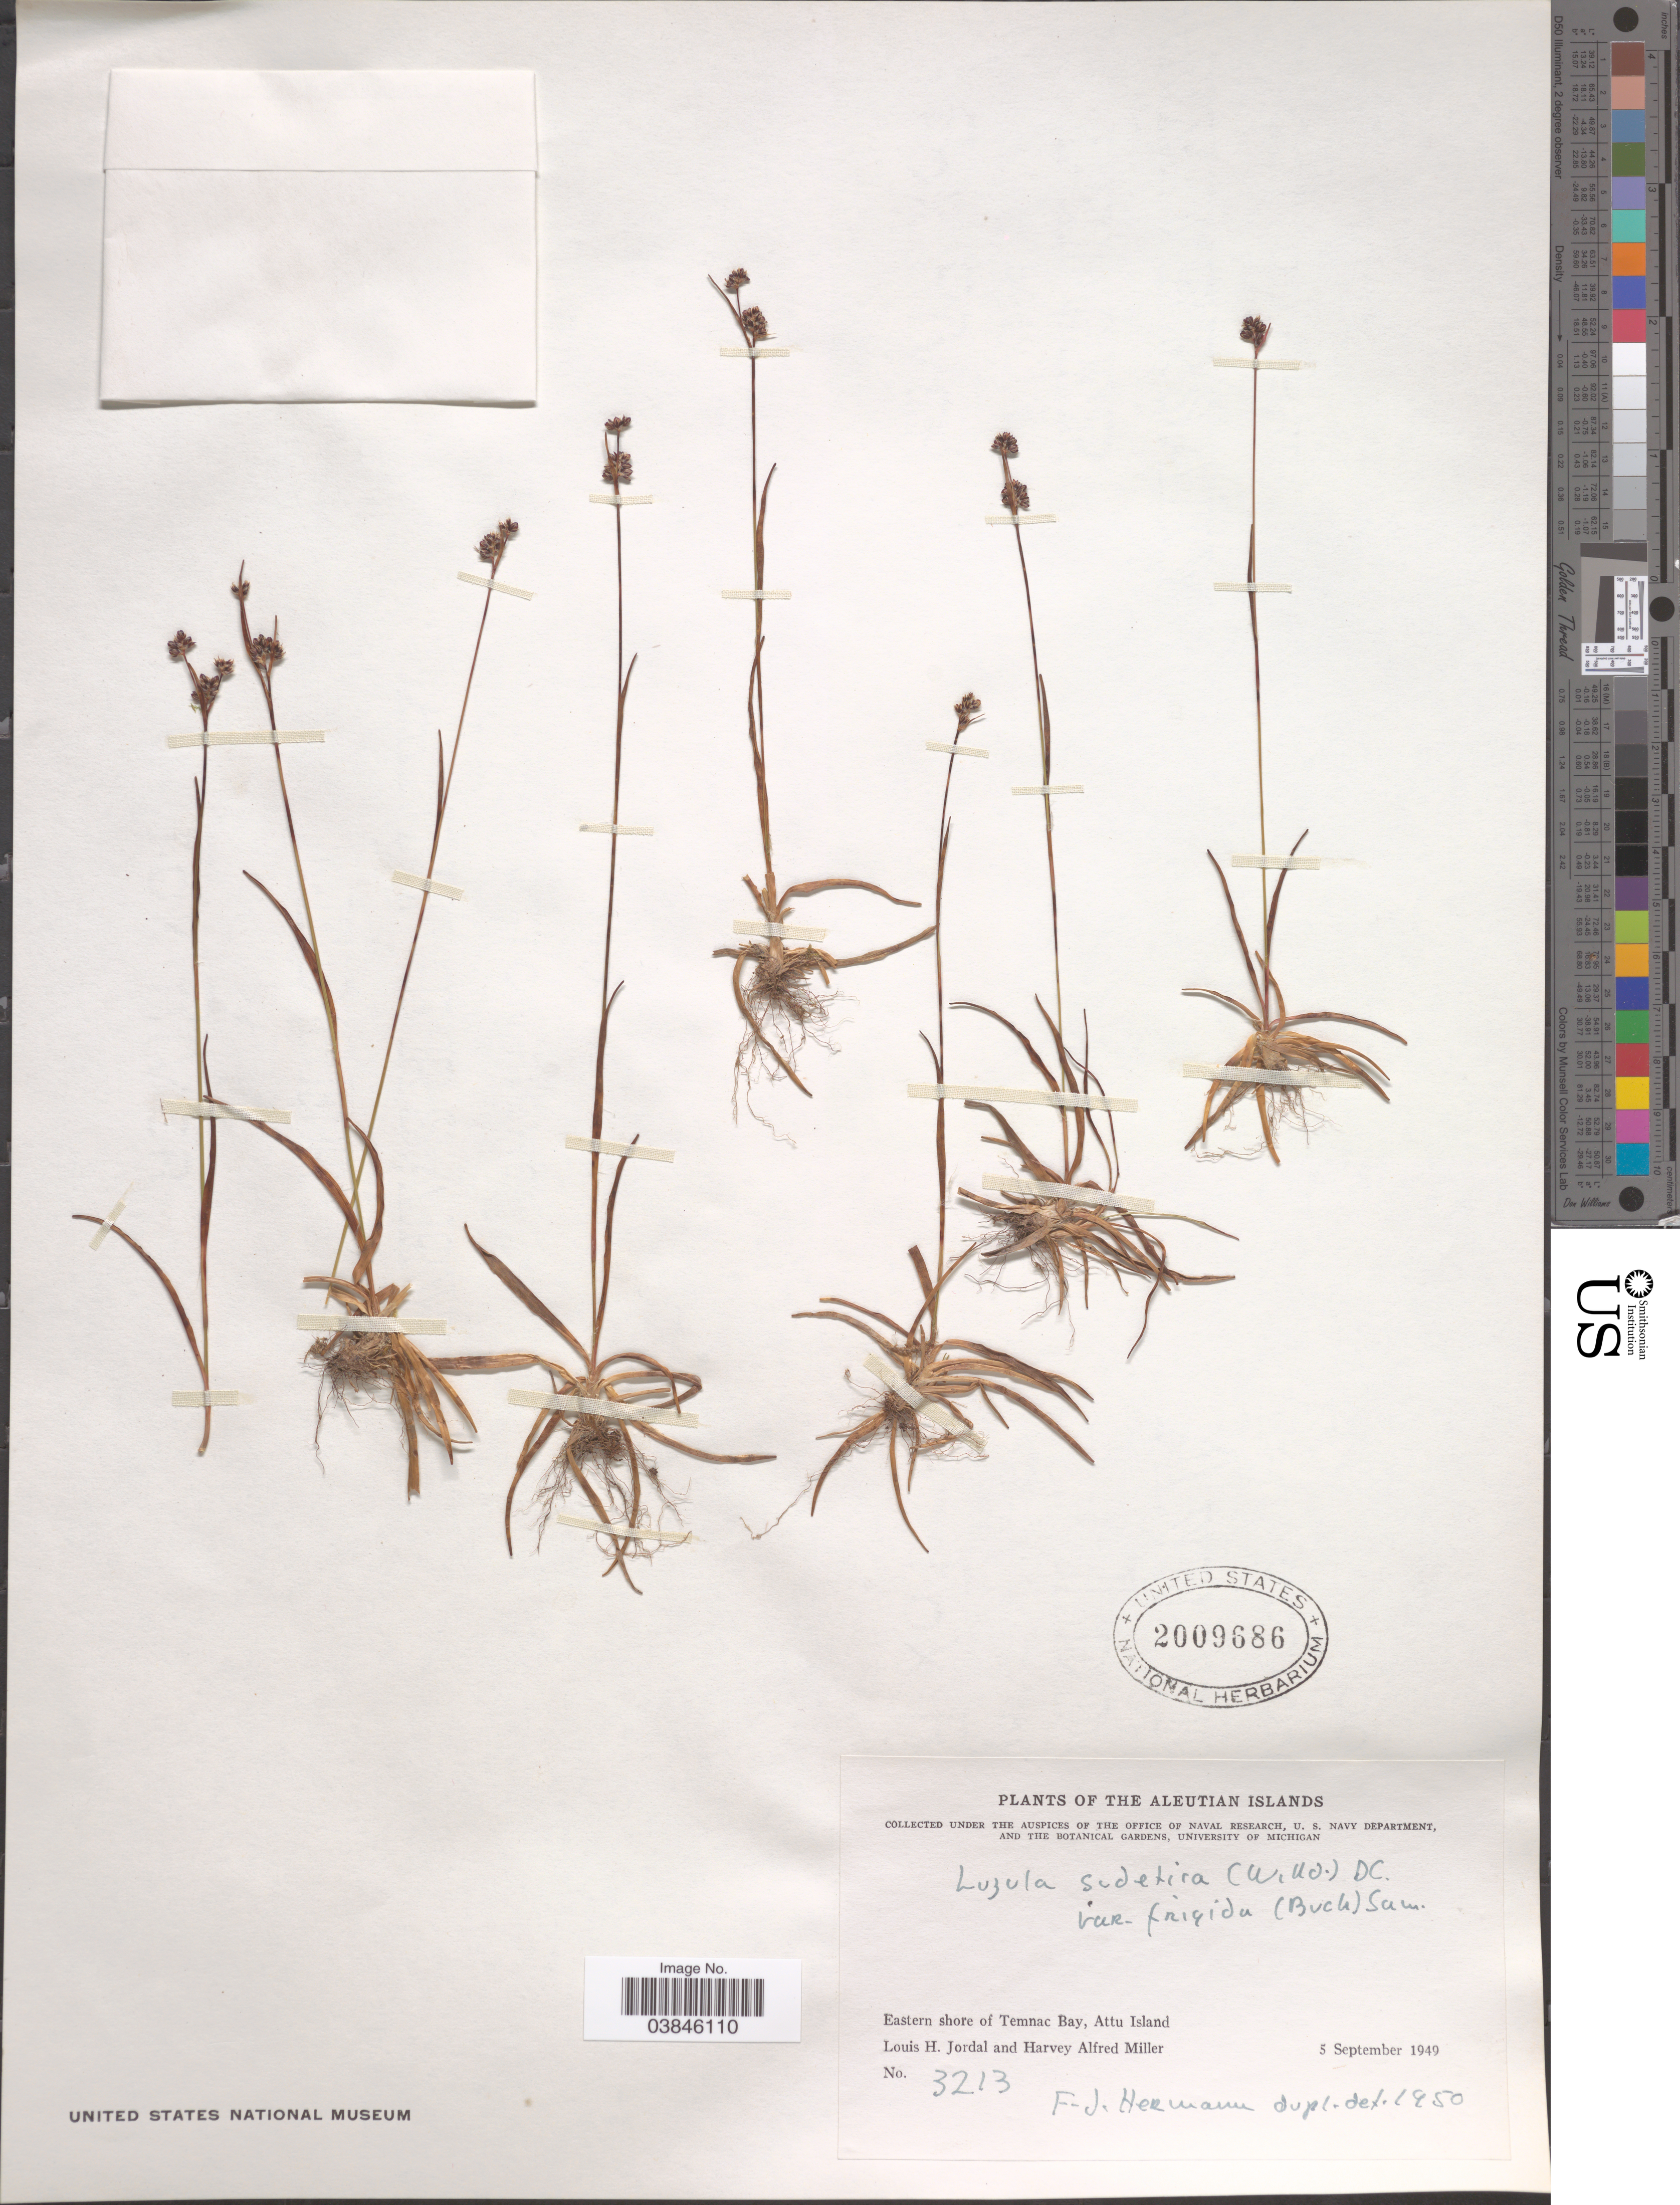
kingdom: Plantae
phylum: Tracheophyta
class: Liliopsida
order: Poales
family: Juncaceae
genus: Luzula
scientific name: Luzula multiflora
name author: (Ehrh.) Lej.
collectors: L. Jordal & H. A. Miller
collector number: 3213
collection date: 1949-09-05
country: United States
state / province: Alaska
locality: The Aleutian Islands. Eastern shore of Temnac Bay, Attu Island.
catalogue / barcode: US 2009686